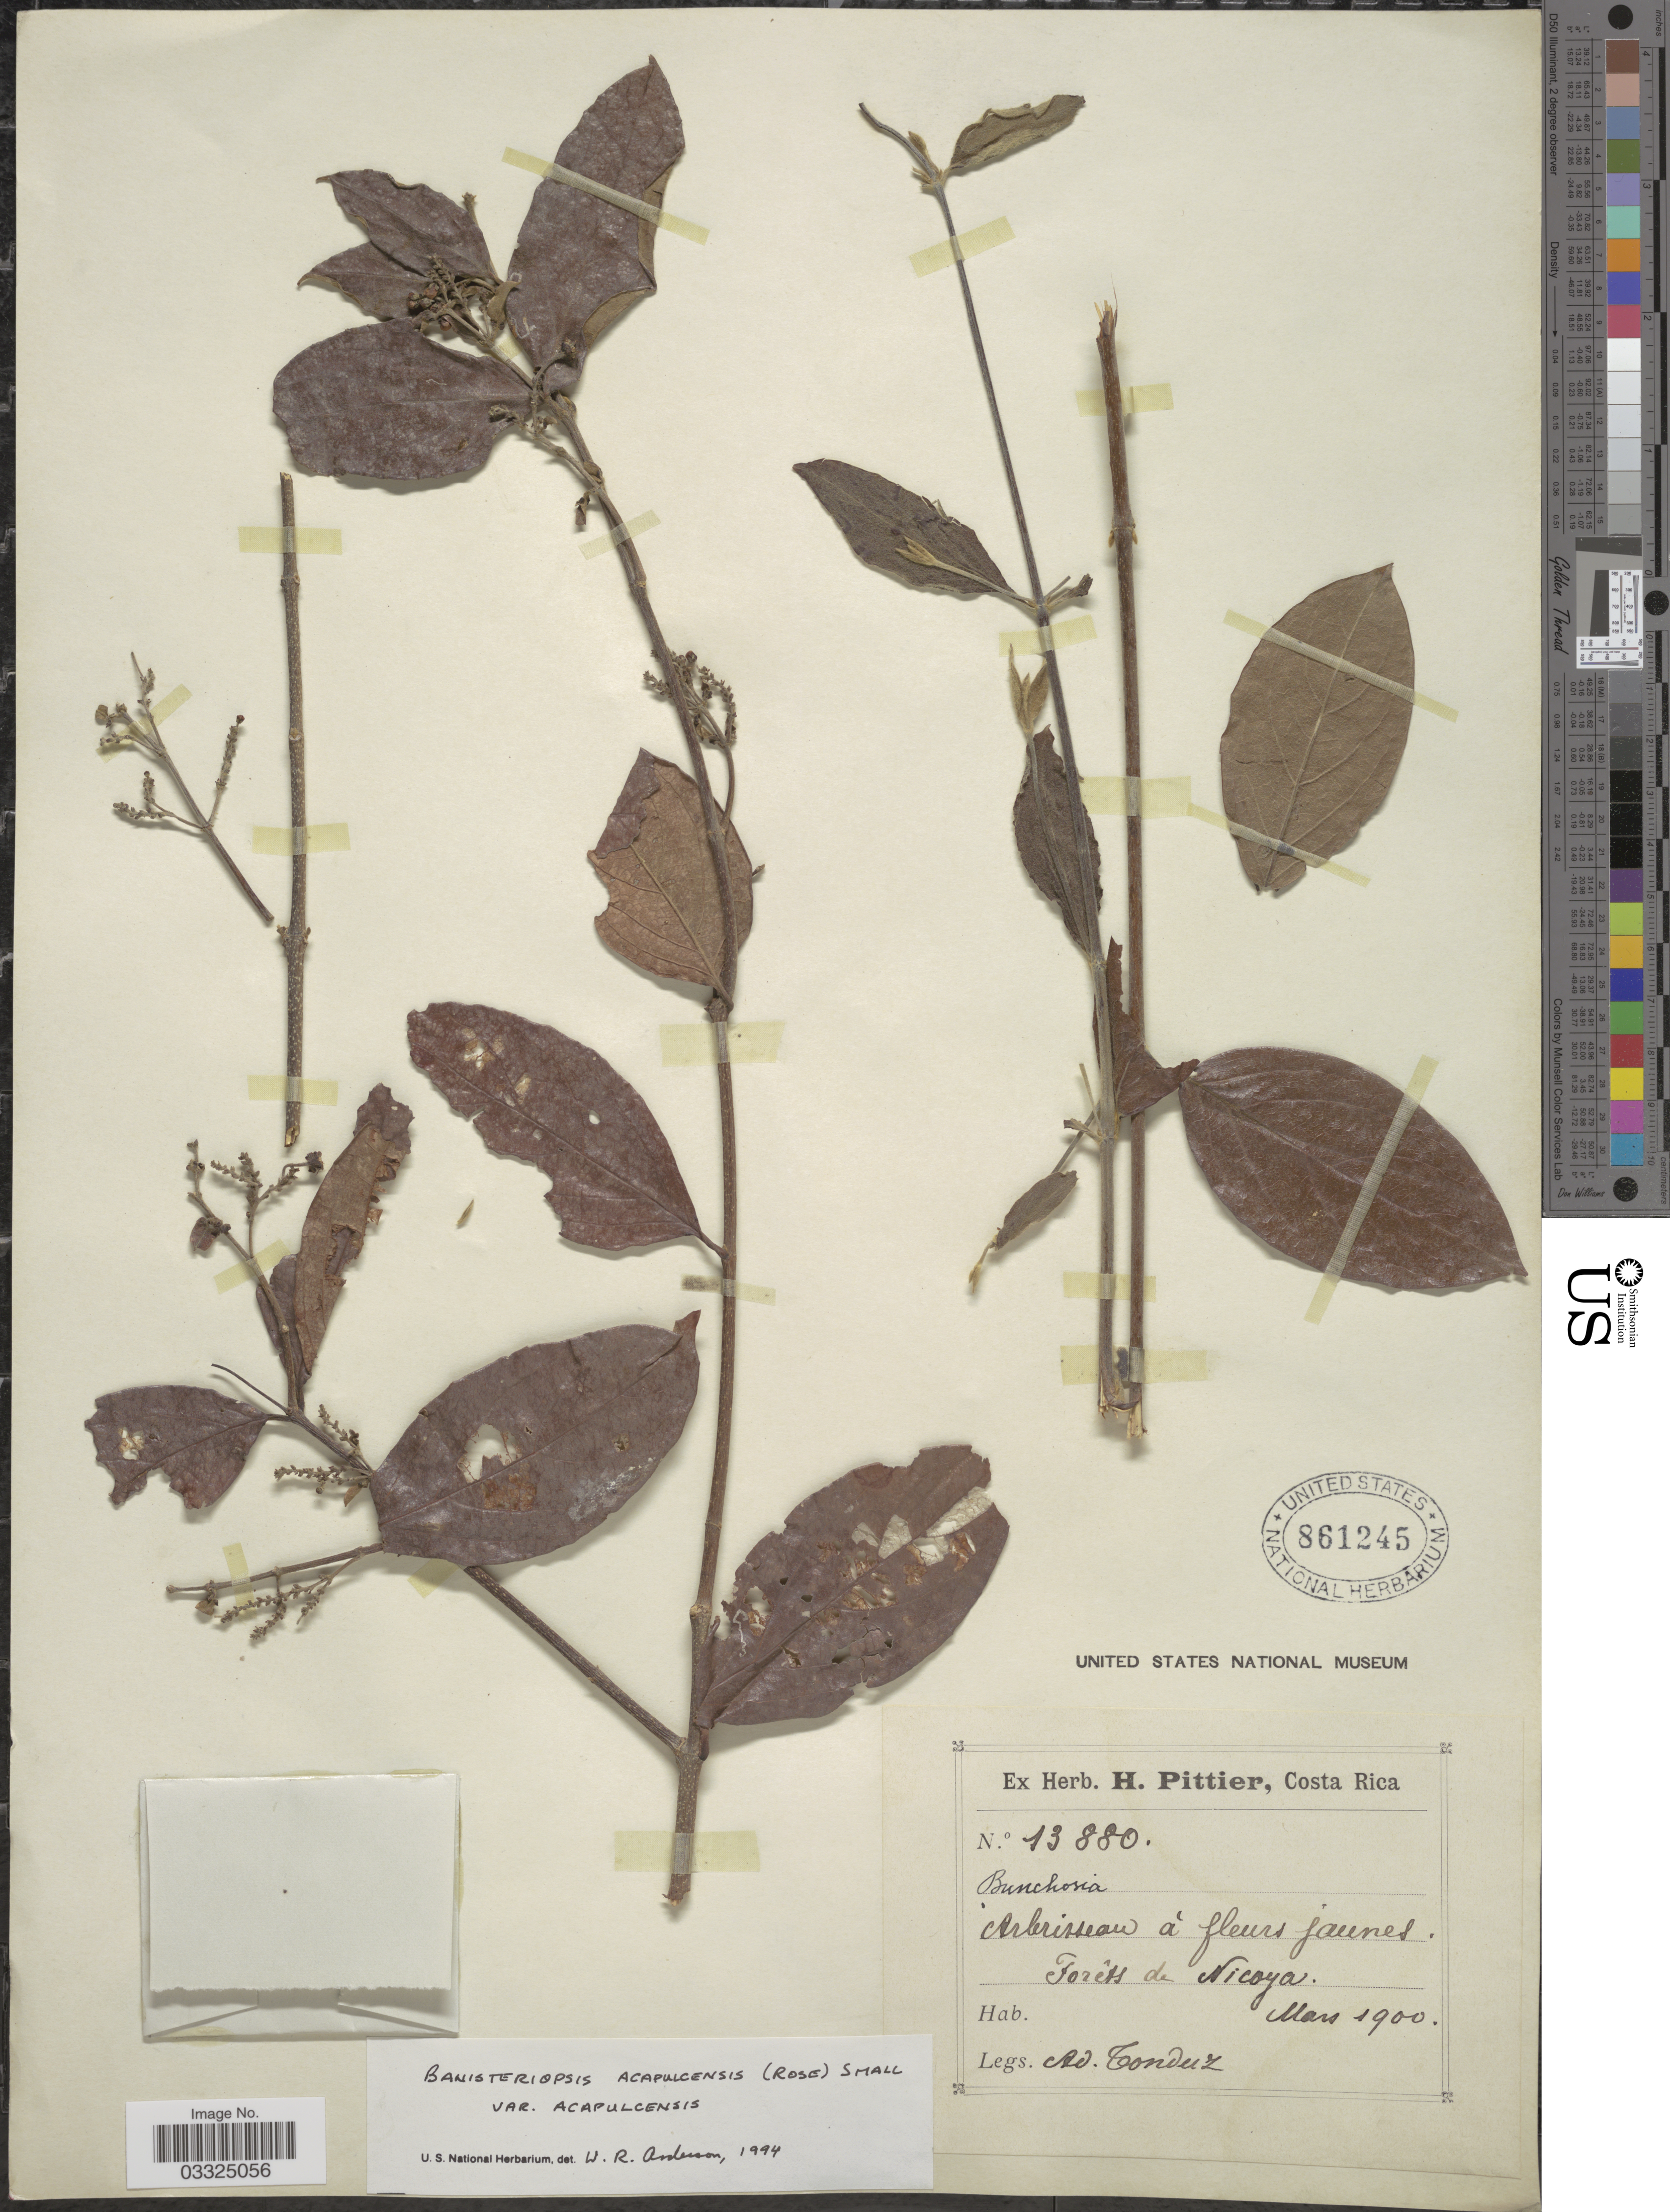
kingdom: Plantae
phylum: Tracheophyta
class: Magnoliopsida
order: Malpighiales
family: Malpighiaceae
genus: Bronwenia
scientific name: Bronwenia acapulcensis var. acapulcensis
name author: (Rose) W.R. Anderson & C. Davis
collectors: A. Tonduz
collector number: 13880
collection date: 1900-03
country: Costa Rica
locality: Forêts de Nicoya.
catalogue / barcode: US 861245